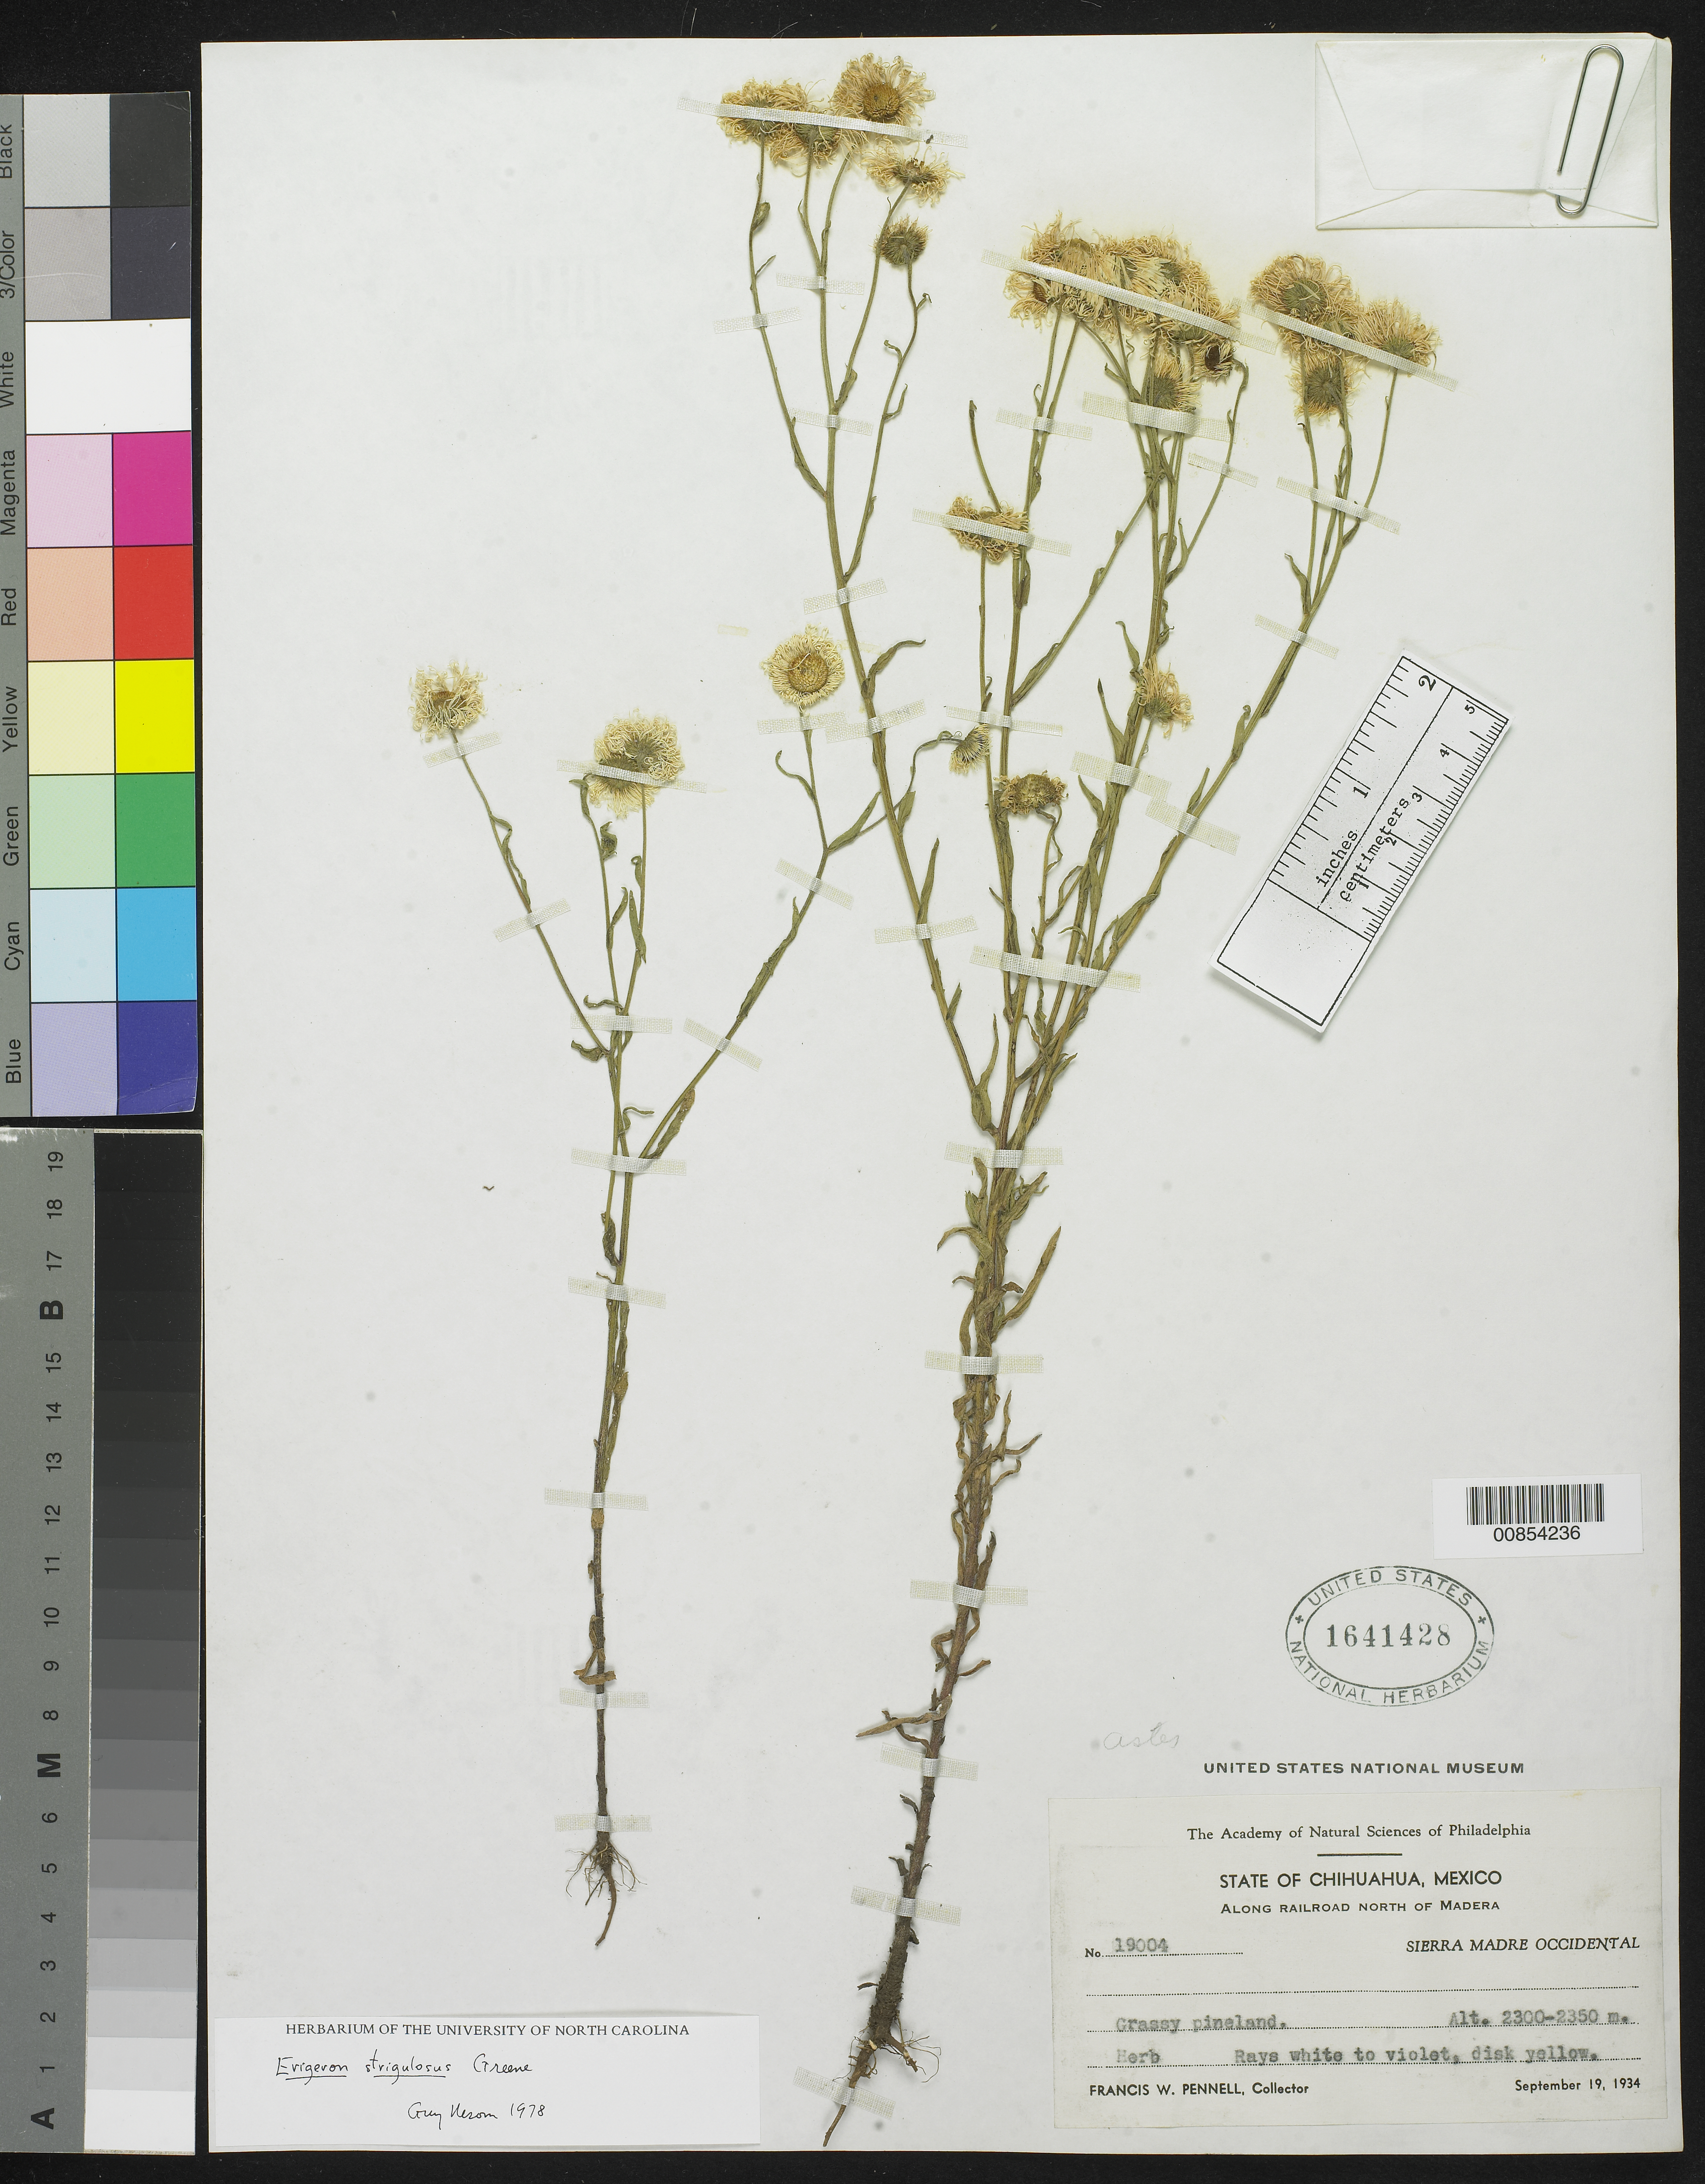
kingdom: Plantae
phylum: Tracheophyta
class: Magnoliopsida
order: Asterales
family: Asteraceae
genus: Erigeron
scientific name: Erigeron strigulosus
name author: Greene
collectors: F. W. Pennell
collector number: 19004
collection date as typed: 19 Sep 1934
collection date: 1934-09-19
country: Mexico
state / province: Chihuahua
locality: Along railroad north of Madera. Sierra Madre Occidental, Chihuahua.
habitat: Grassy pineland.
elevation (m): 2350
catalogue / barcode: US 1641428